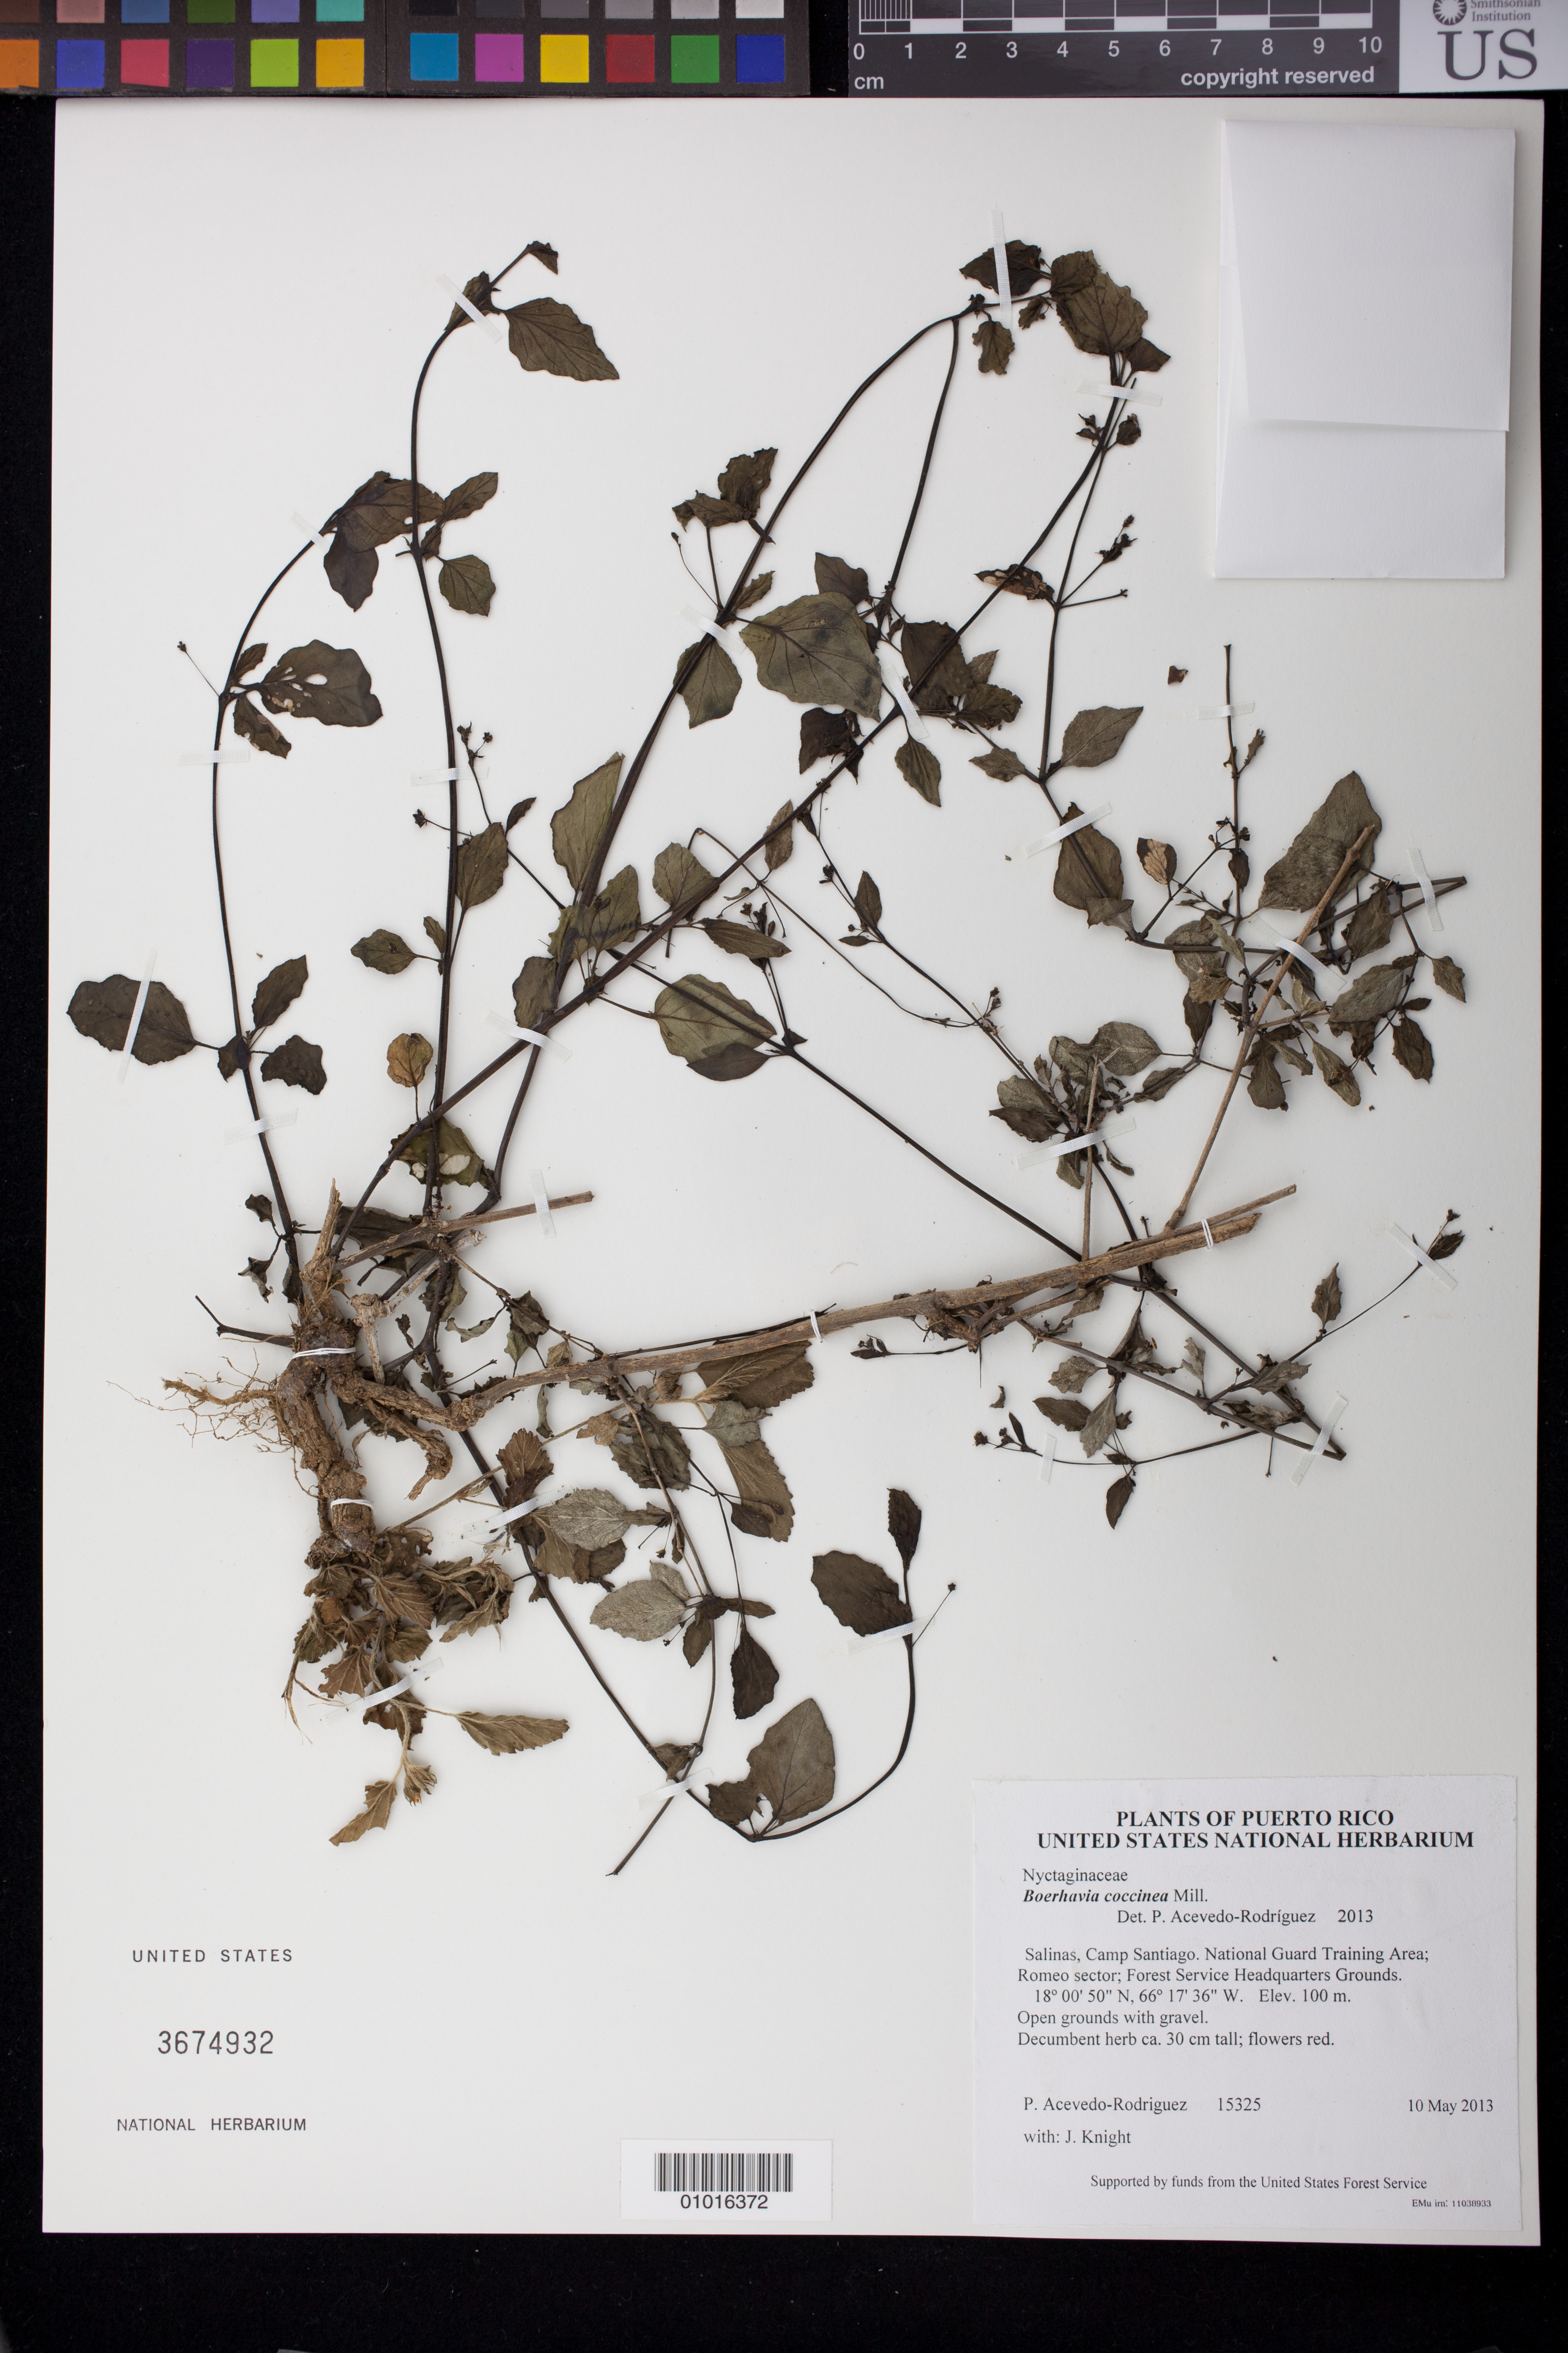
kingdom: Plantae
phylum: Tracheophyta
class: Magnoliopsida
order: Caryophyllales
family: Nyctaginaceae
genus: Boerhavia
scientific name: Boerhavia coccinea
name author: Mill.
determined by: Acevedo-Rodríguez, P., (BOT), Smithsonian Institution - National Museum of Natural History (UNITED STATES)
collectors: P. Acevedo-Rodr. & J. Knight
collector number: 15325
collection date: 2013-05-10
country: Puerto Rico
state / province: Salinas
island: Puerto Rico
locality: Camp Santiago. National Guard Training Area; Romeo sector; Forest Service Headquarters Grounds.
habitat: Open grounds with gravel.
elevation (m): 100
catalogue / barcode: US 3674932